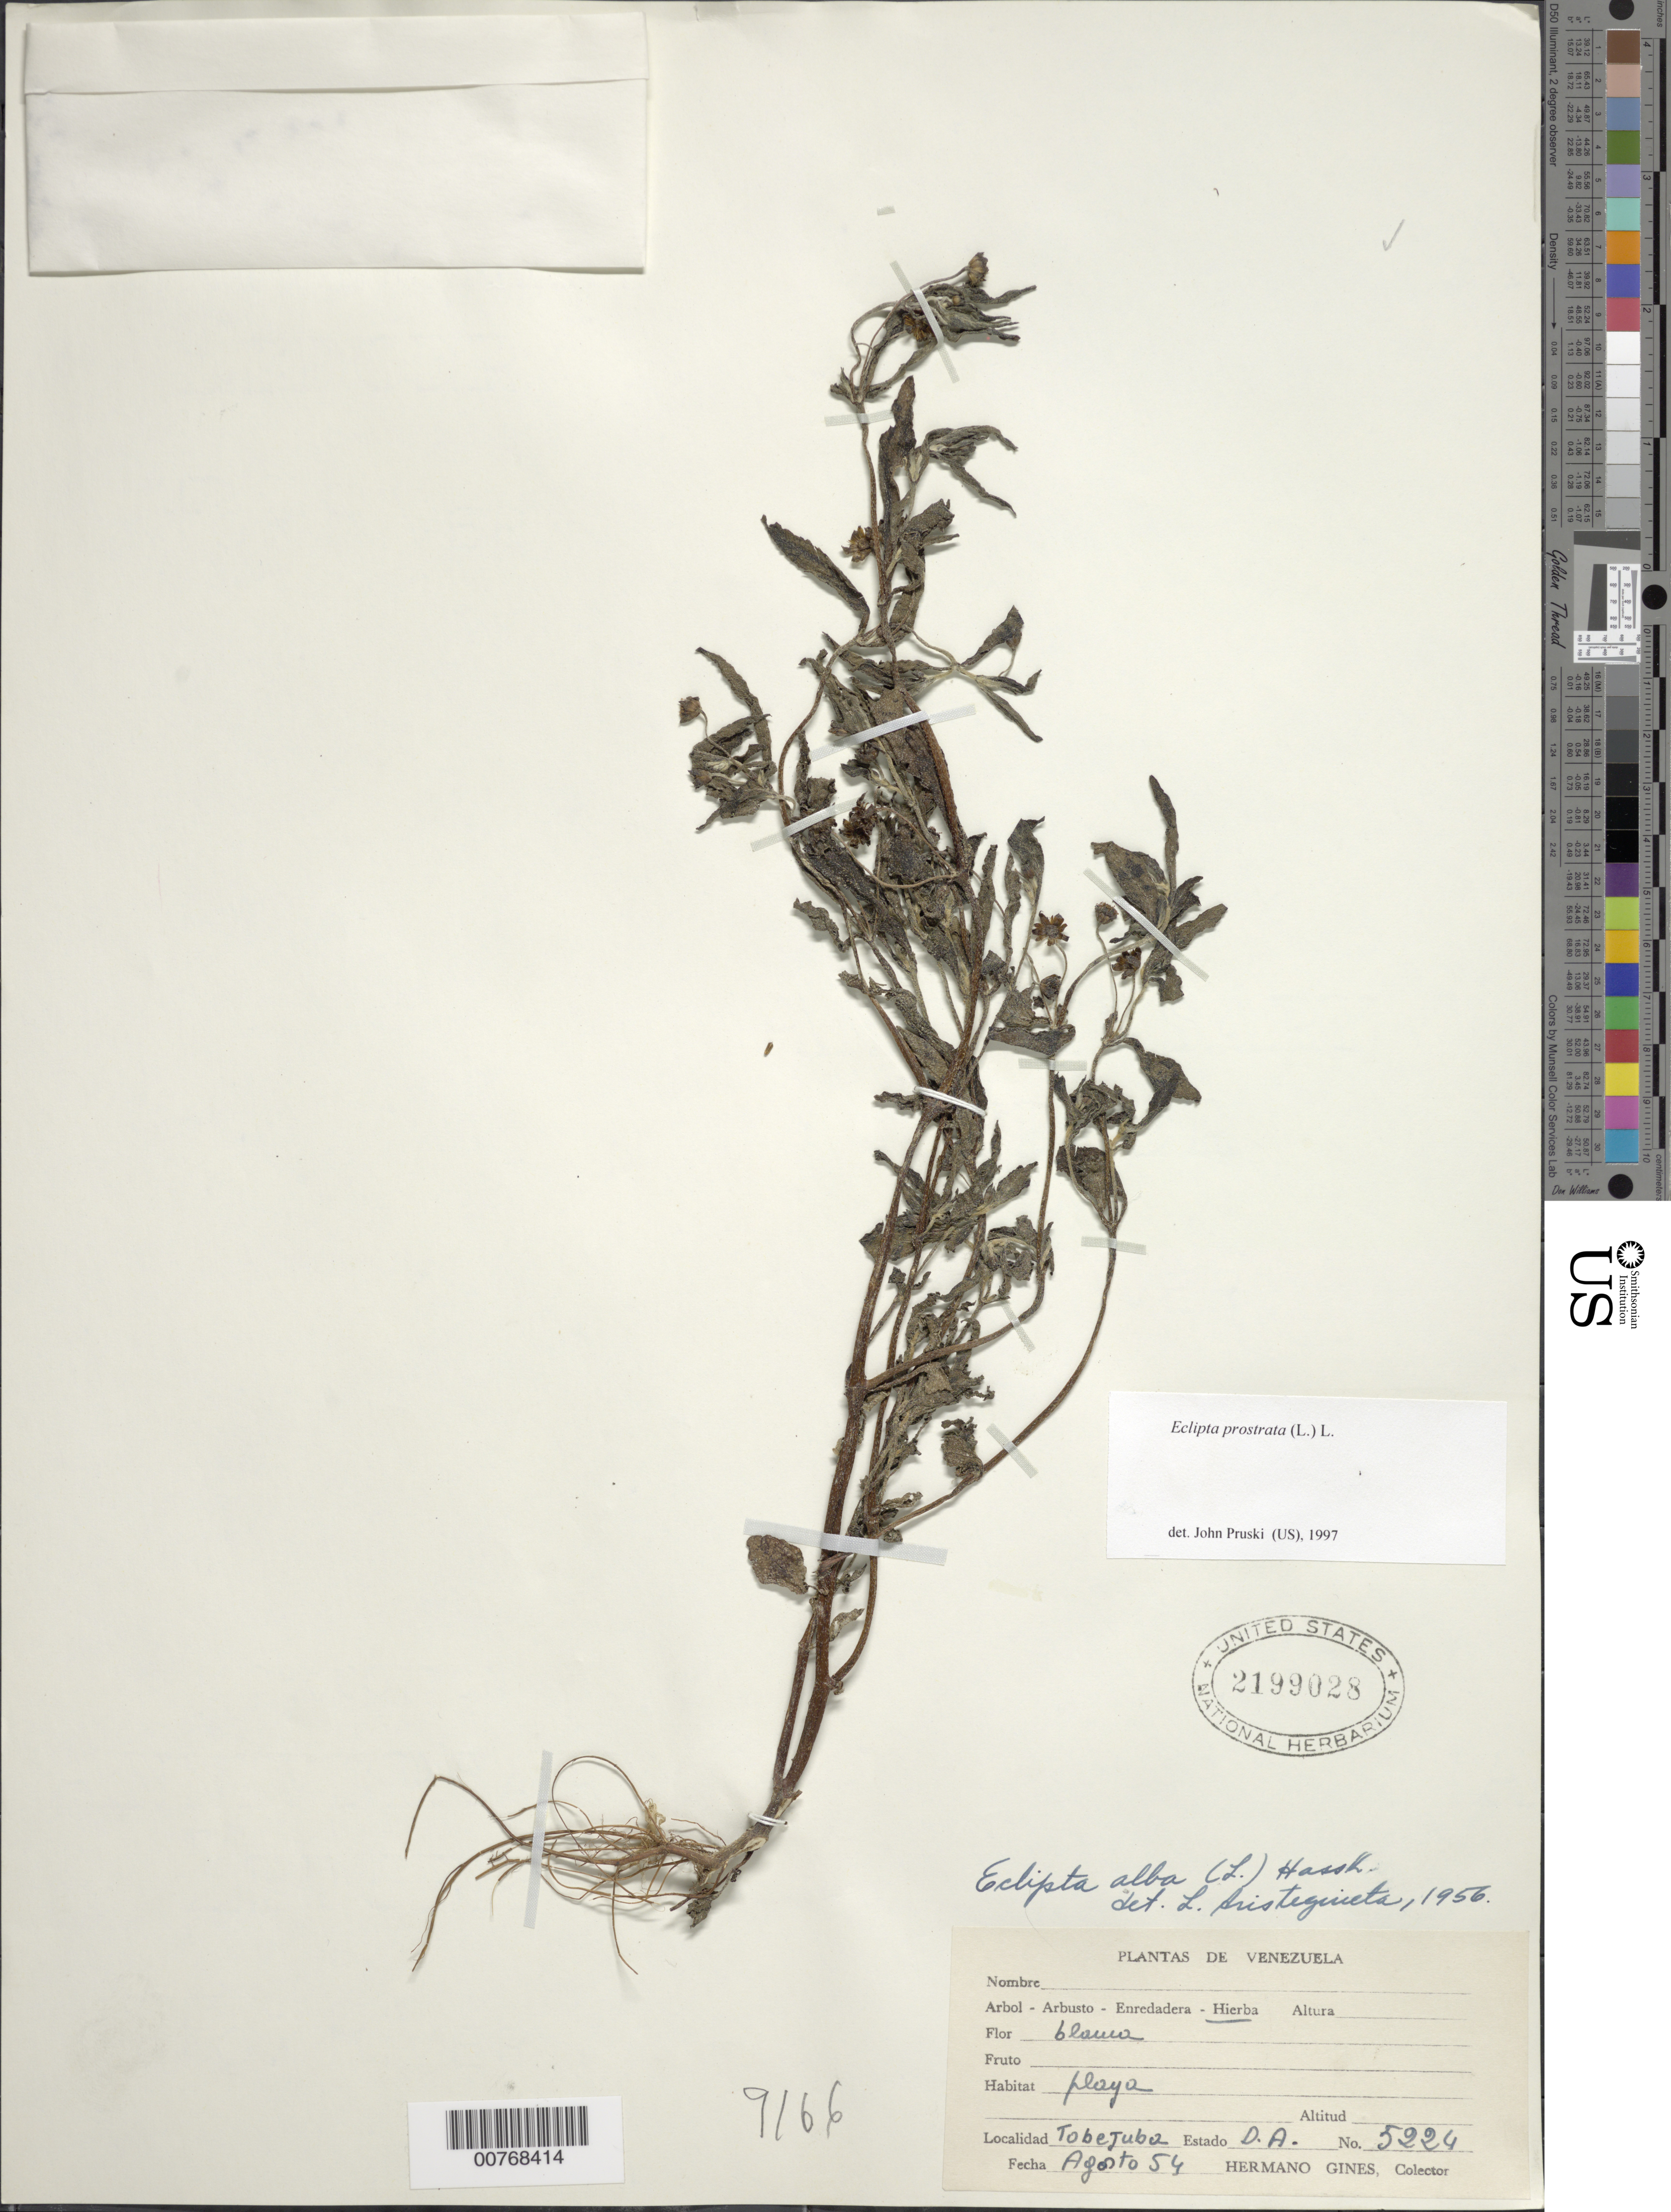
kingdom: Plantae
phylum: Tracheophyta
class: Magnoliopsida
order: Asterales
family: Asteraceae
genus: Eclipta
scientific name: Eclipta prostrata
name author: (L.) L.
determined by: Pruski, J. F.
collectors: H. Gines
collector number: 5224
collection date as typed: Aug-54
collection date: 1954-08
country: Venezuela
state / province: Delta Amacuro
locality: Tobejuba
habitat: Playa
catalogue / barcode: US 2199028